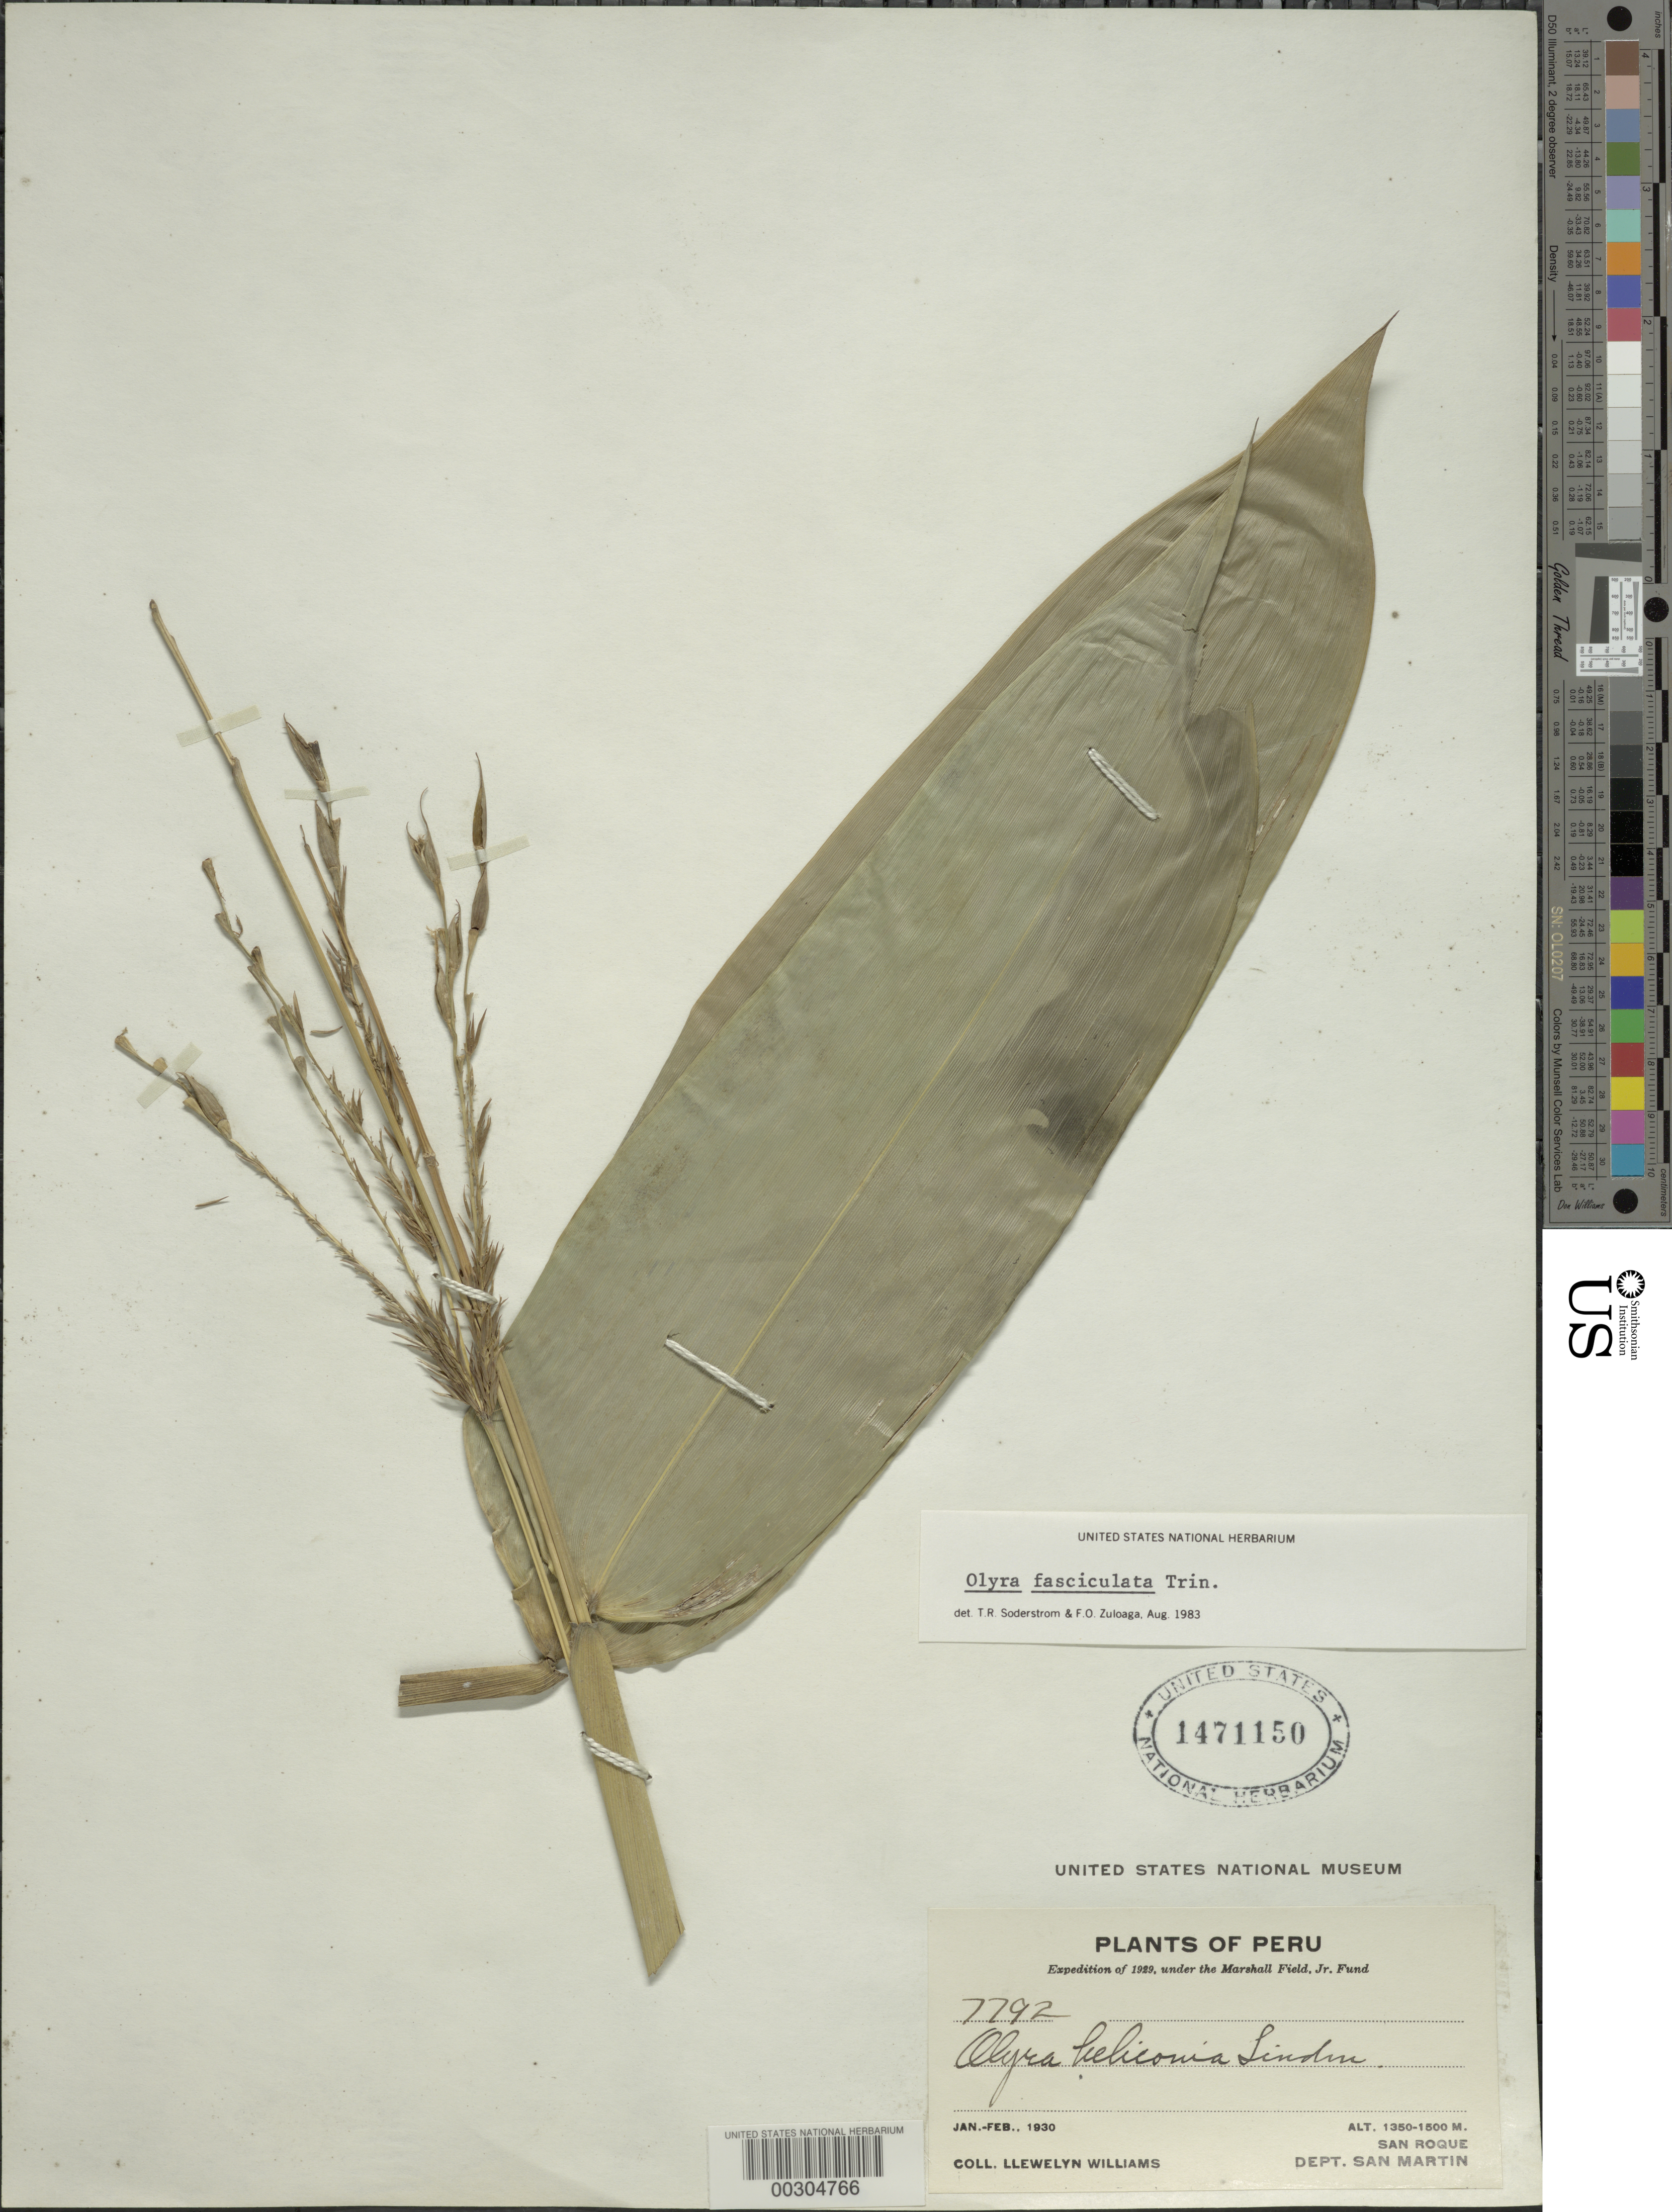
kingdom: Plantae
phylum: Tracheophyta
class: Liliopsida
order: Poales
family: Poaceae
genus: Olyra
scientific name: Olyra fasciculata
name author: Trin.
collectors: Ll. Williams & A. H. Alston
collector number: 7792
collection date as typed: Jan 1930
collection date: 1930-01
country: Peru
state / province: San Martín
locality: San rogue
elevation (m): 1350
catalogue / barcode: US 1471150